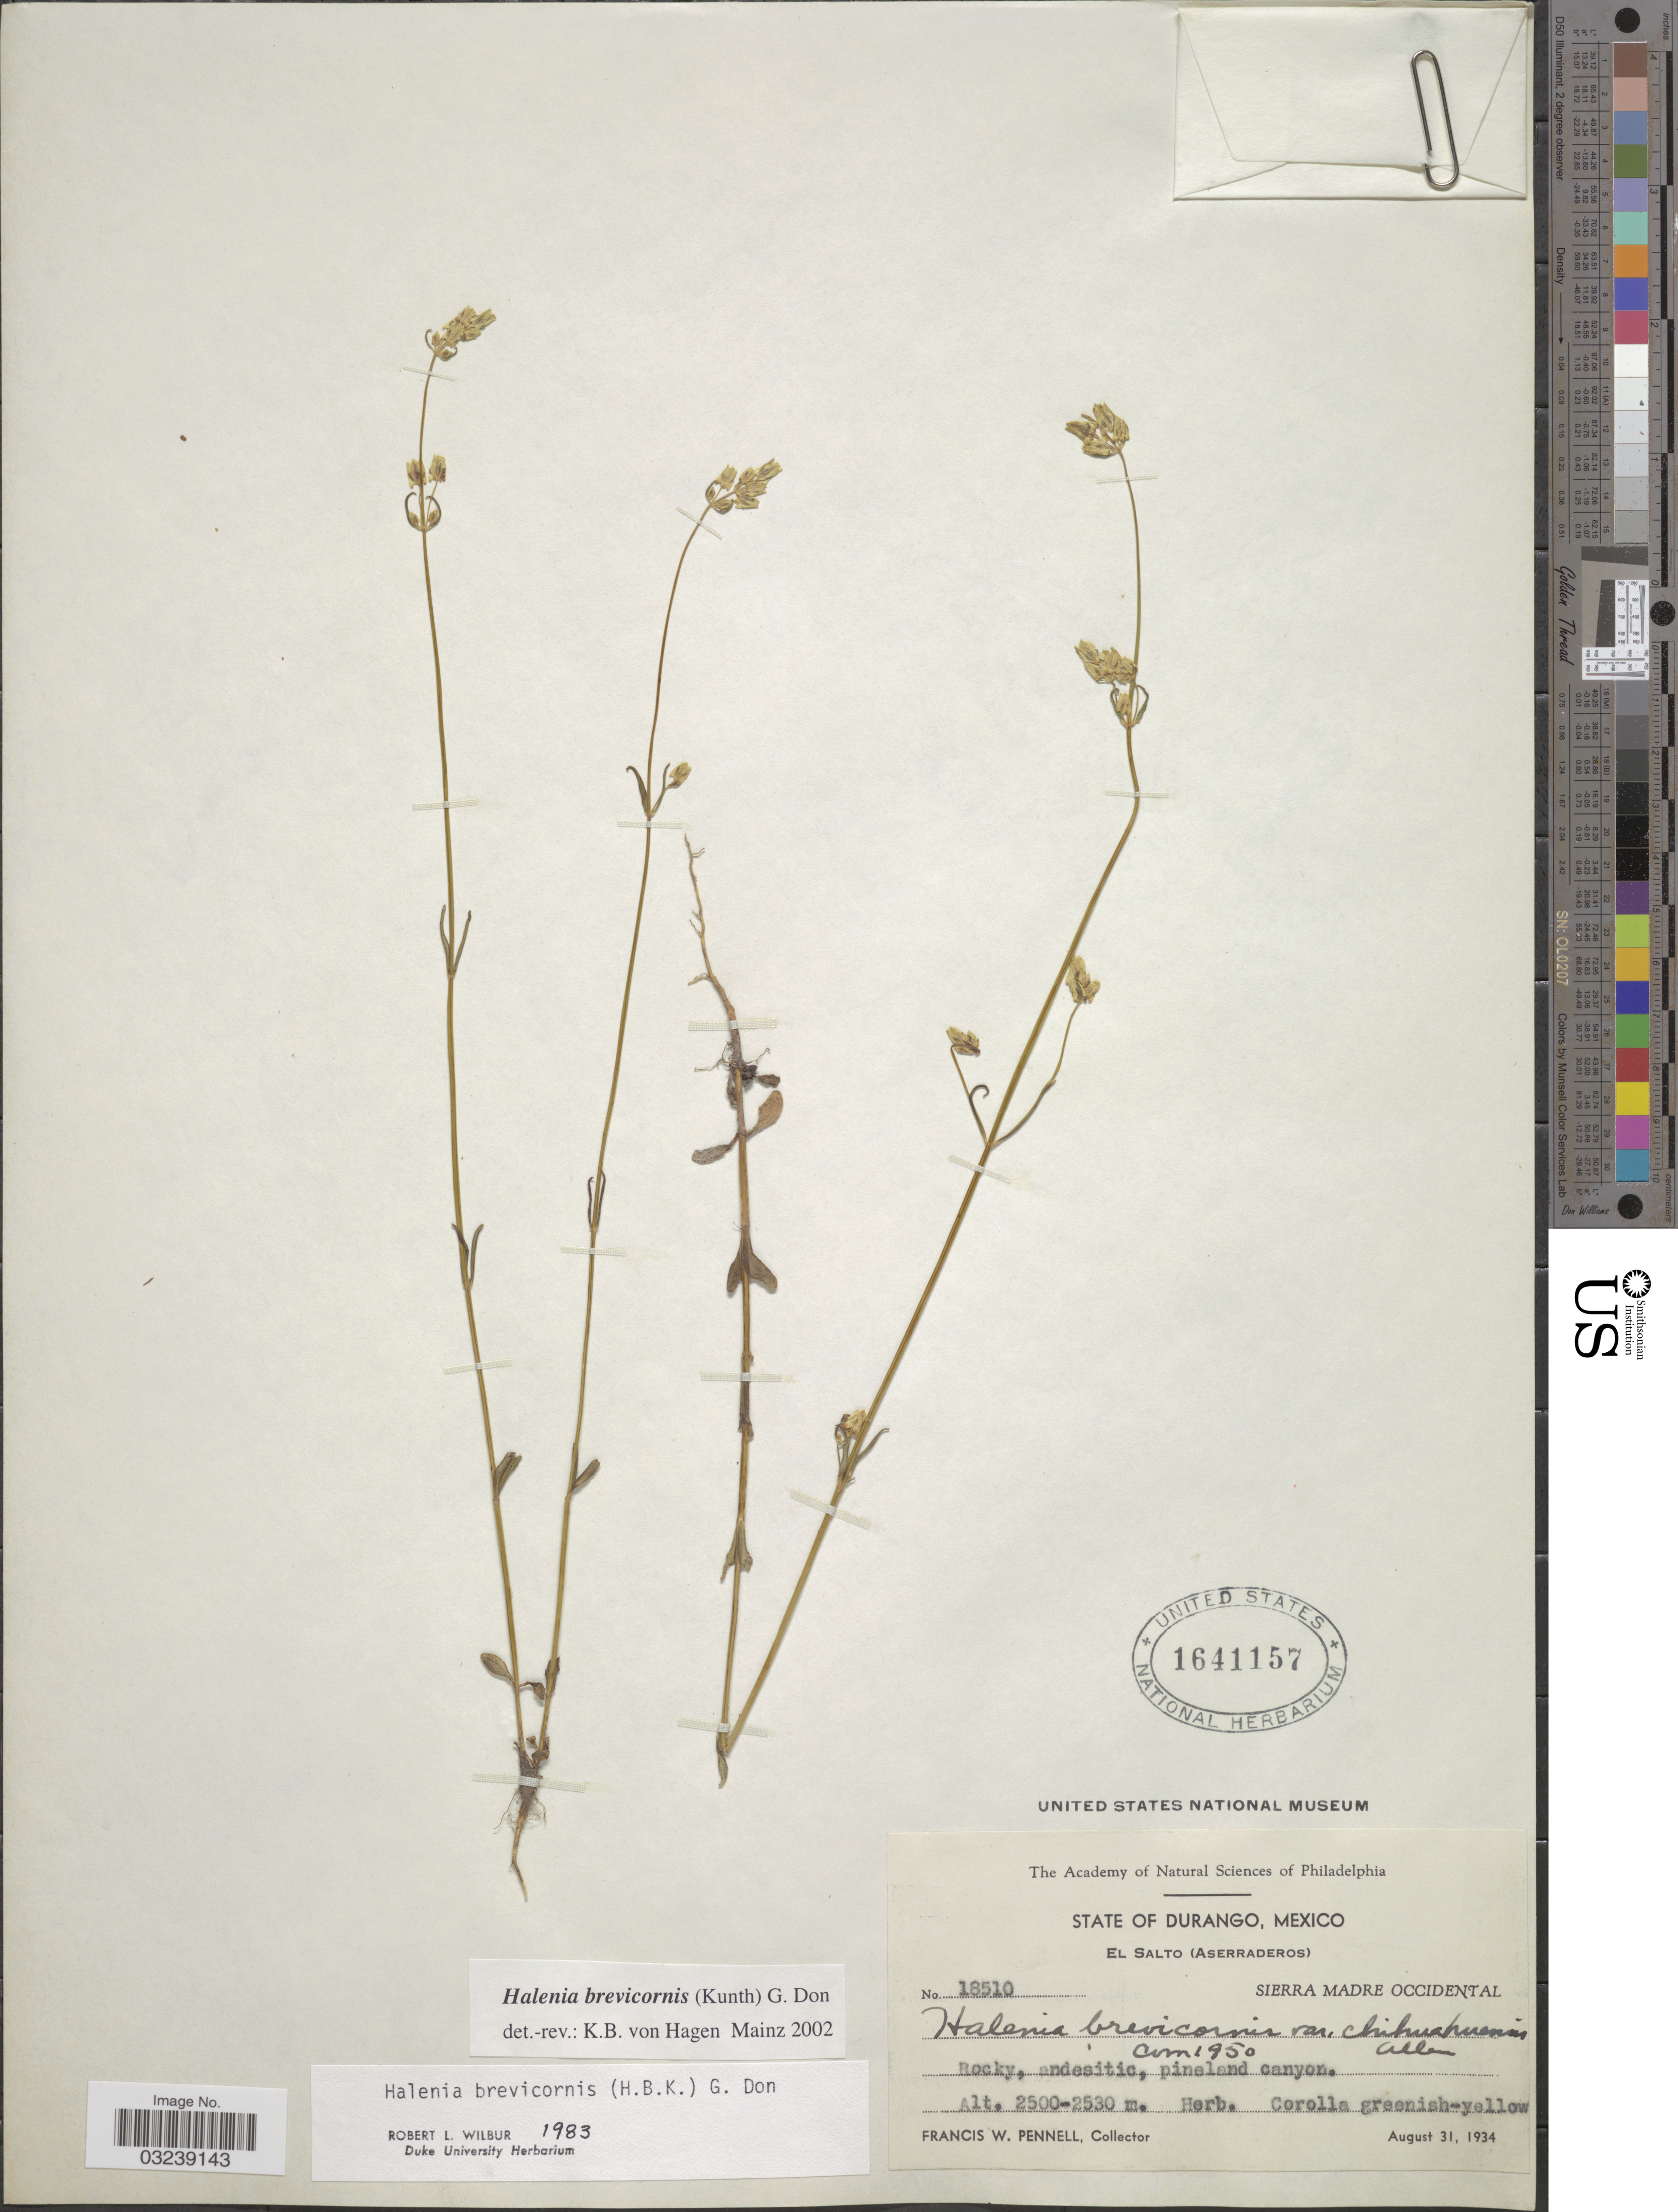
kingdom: Plantae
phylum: Tracheophyta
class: Magnoliopsida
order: Gentianales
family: Gentianaceae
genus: Halenia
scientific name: Halenia brevicornis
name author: (Kunth) G. Don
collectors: F. W. Pennell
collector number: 18510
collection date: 1934-08-31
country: Mexico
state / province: Durango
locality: El Salto (Aserraderos). Sierra Madre Occidental.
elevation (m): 2500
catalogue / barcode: US 1641157